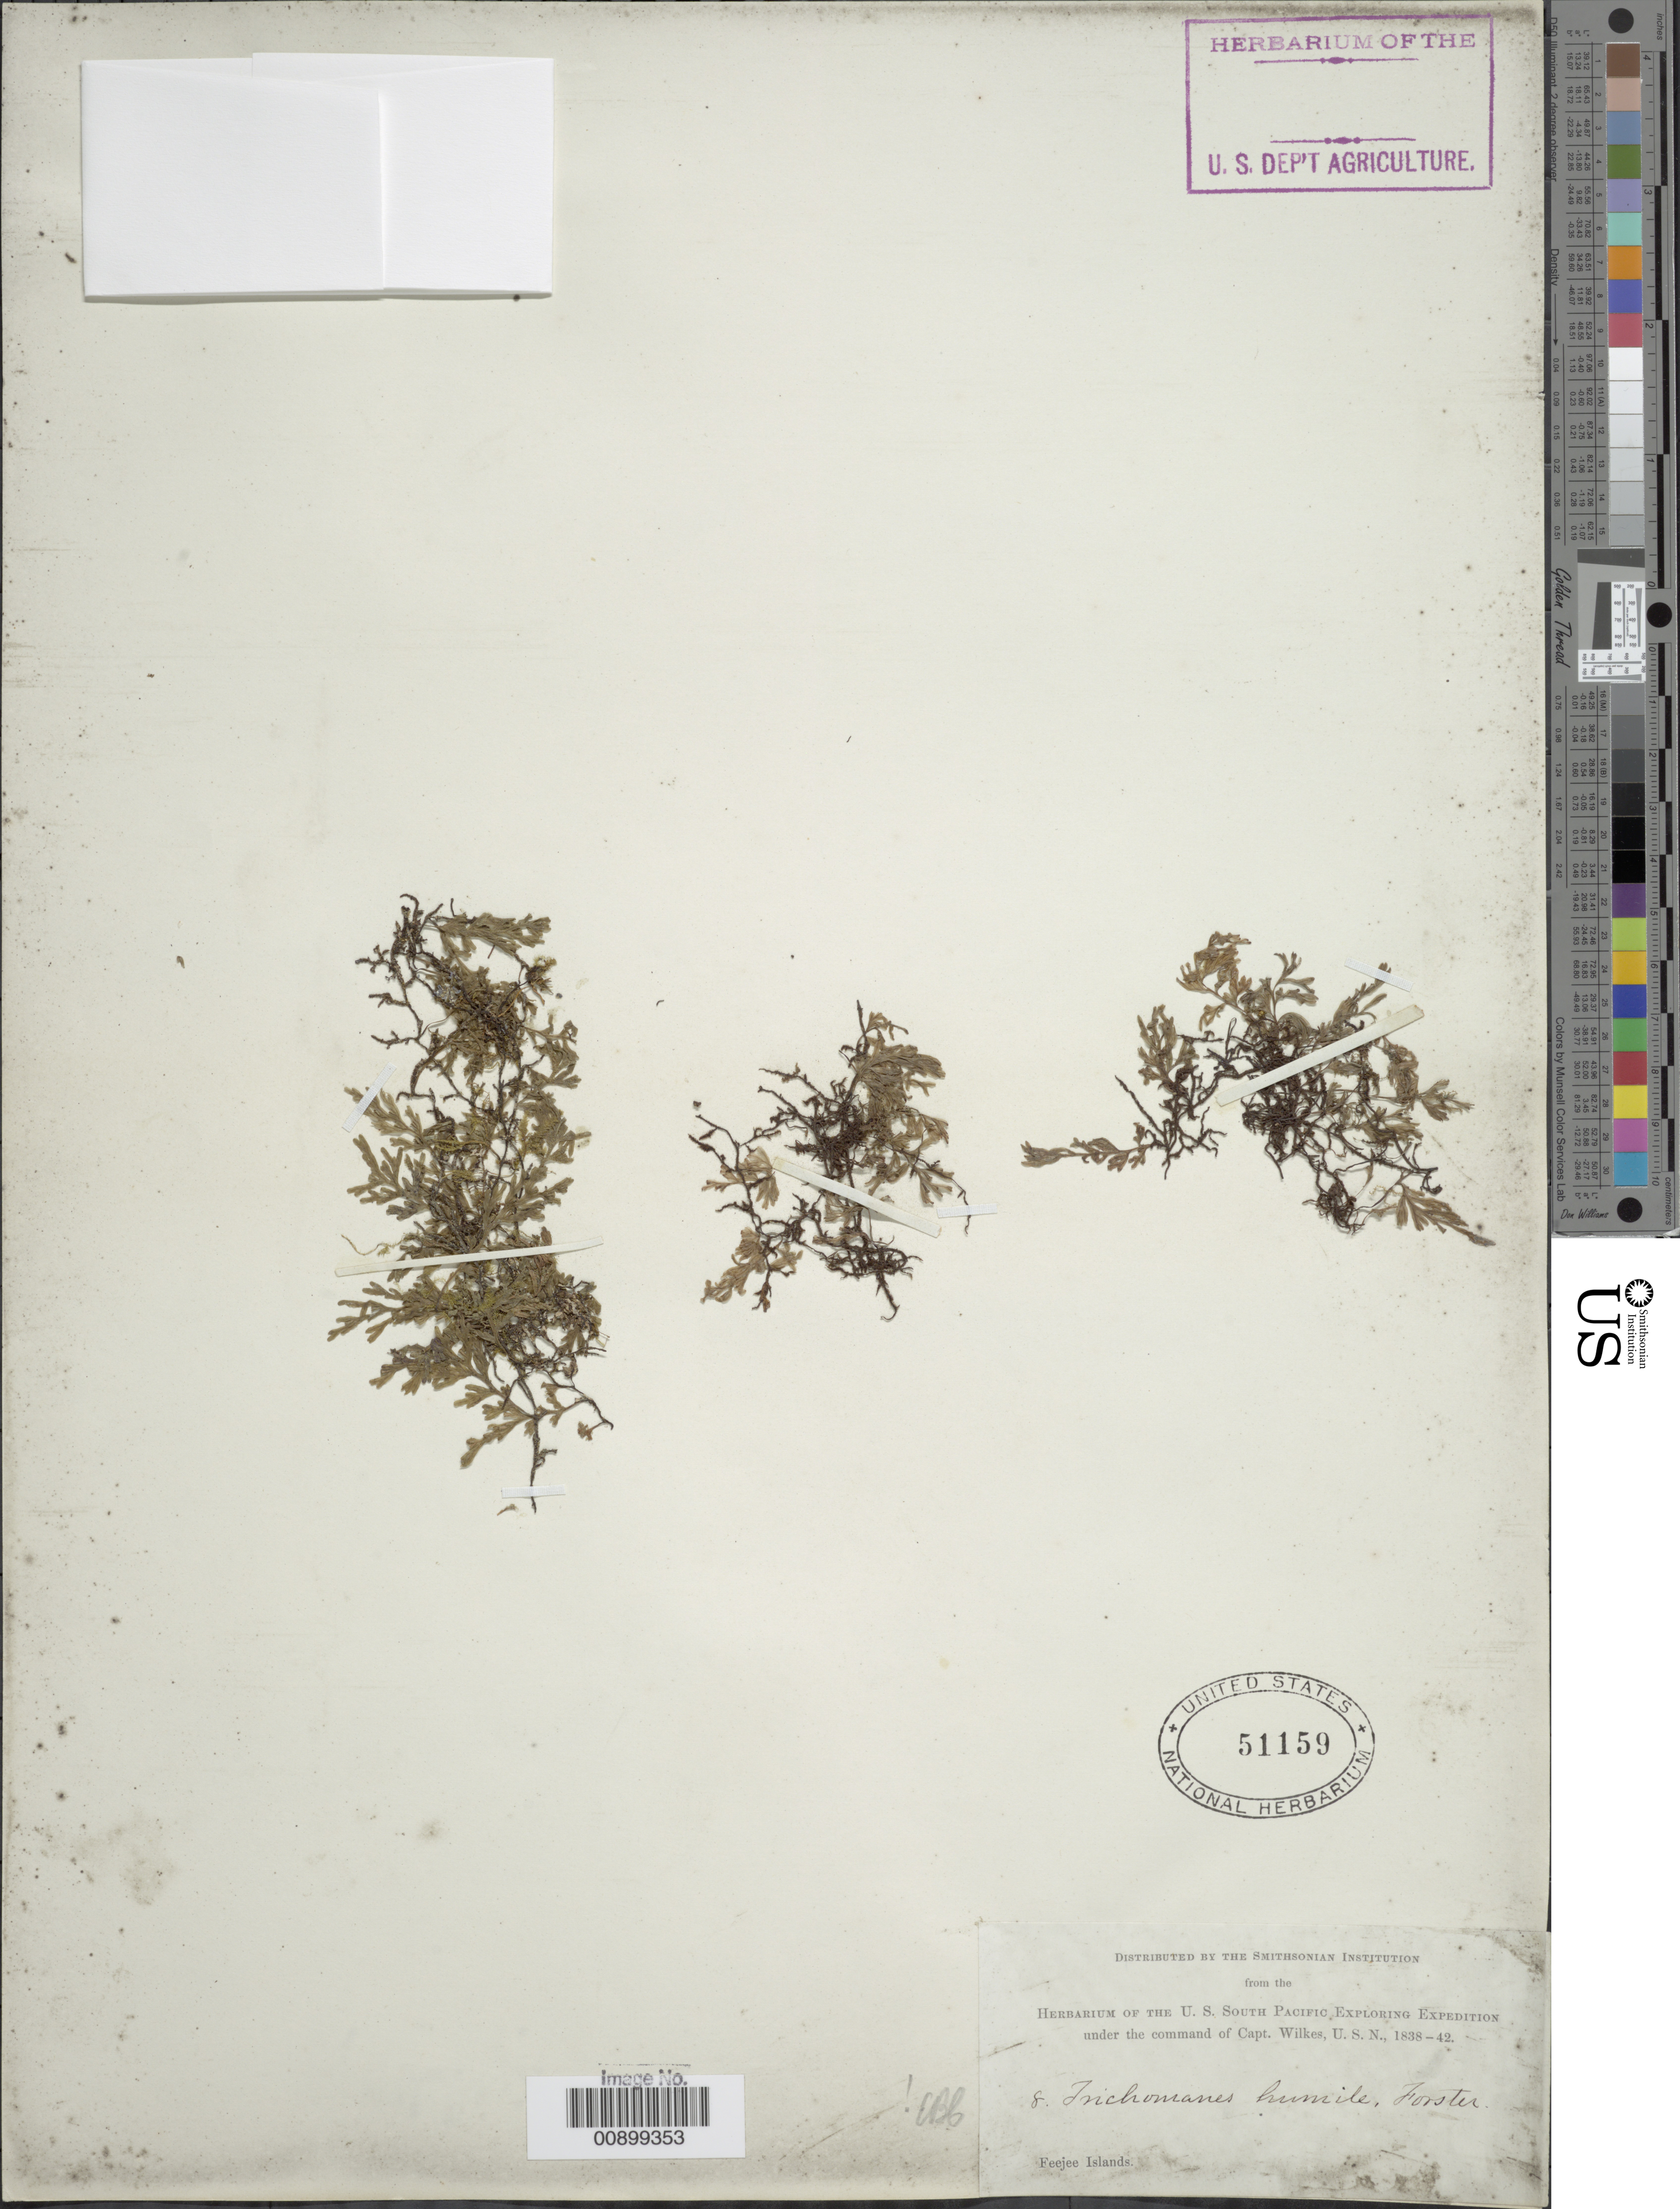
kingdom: Plantae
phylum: Tracheophyta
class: Polypodiopsida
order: Hymenophyllales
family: Hymenophyllaceae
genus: Crepidomanes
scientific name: Crepidomanes humilis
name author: (G. Forst.) Bosch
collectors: Wilkes Explor. Exped.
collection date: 1838/1842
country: Fiji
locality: Feejee Islands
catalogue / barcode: US 51159